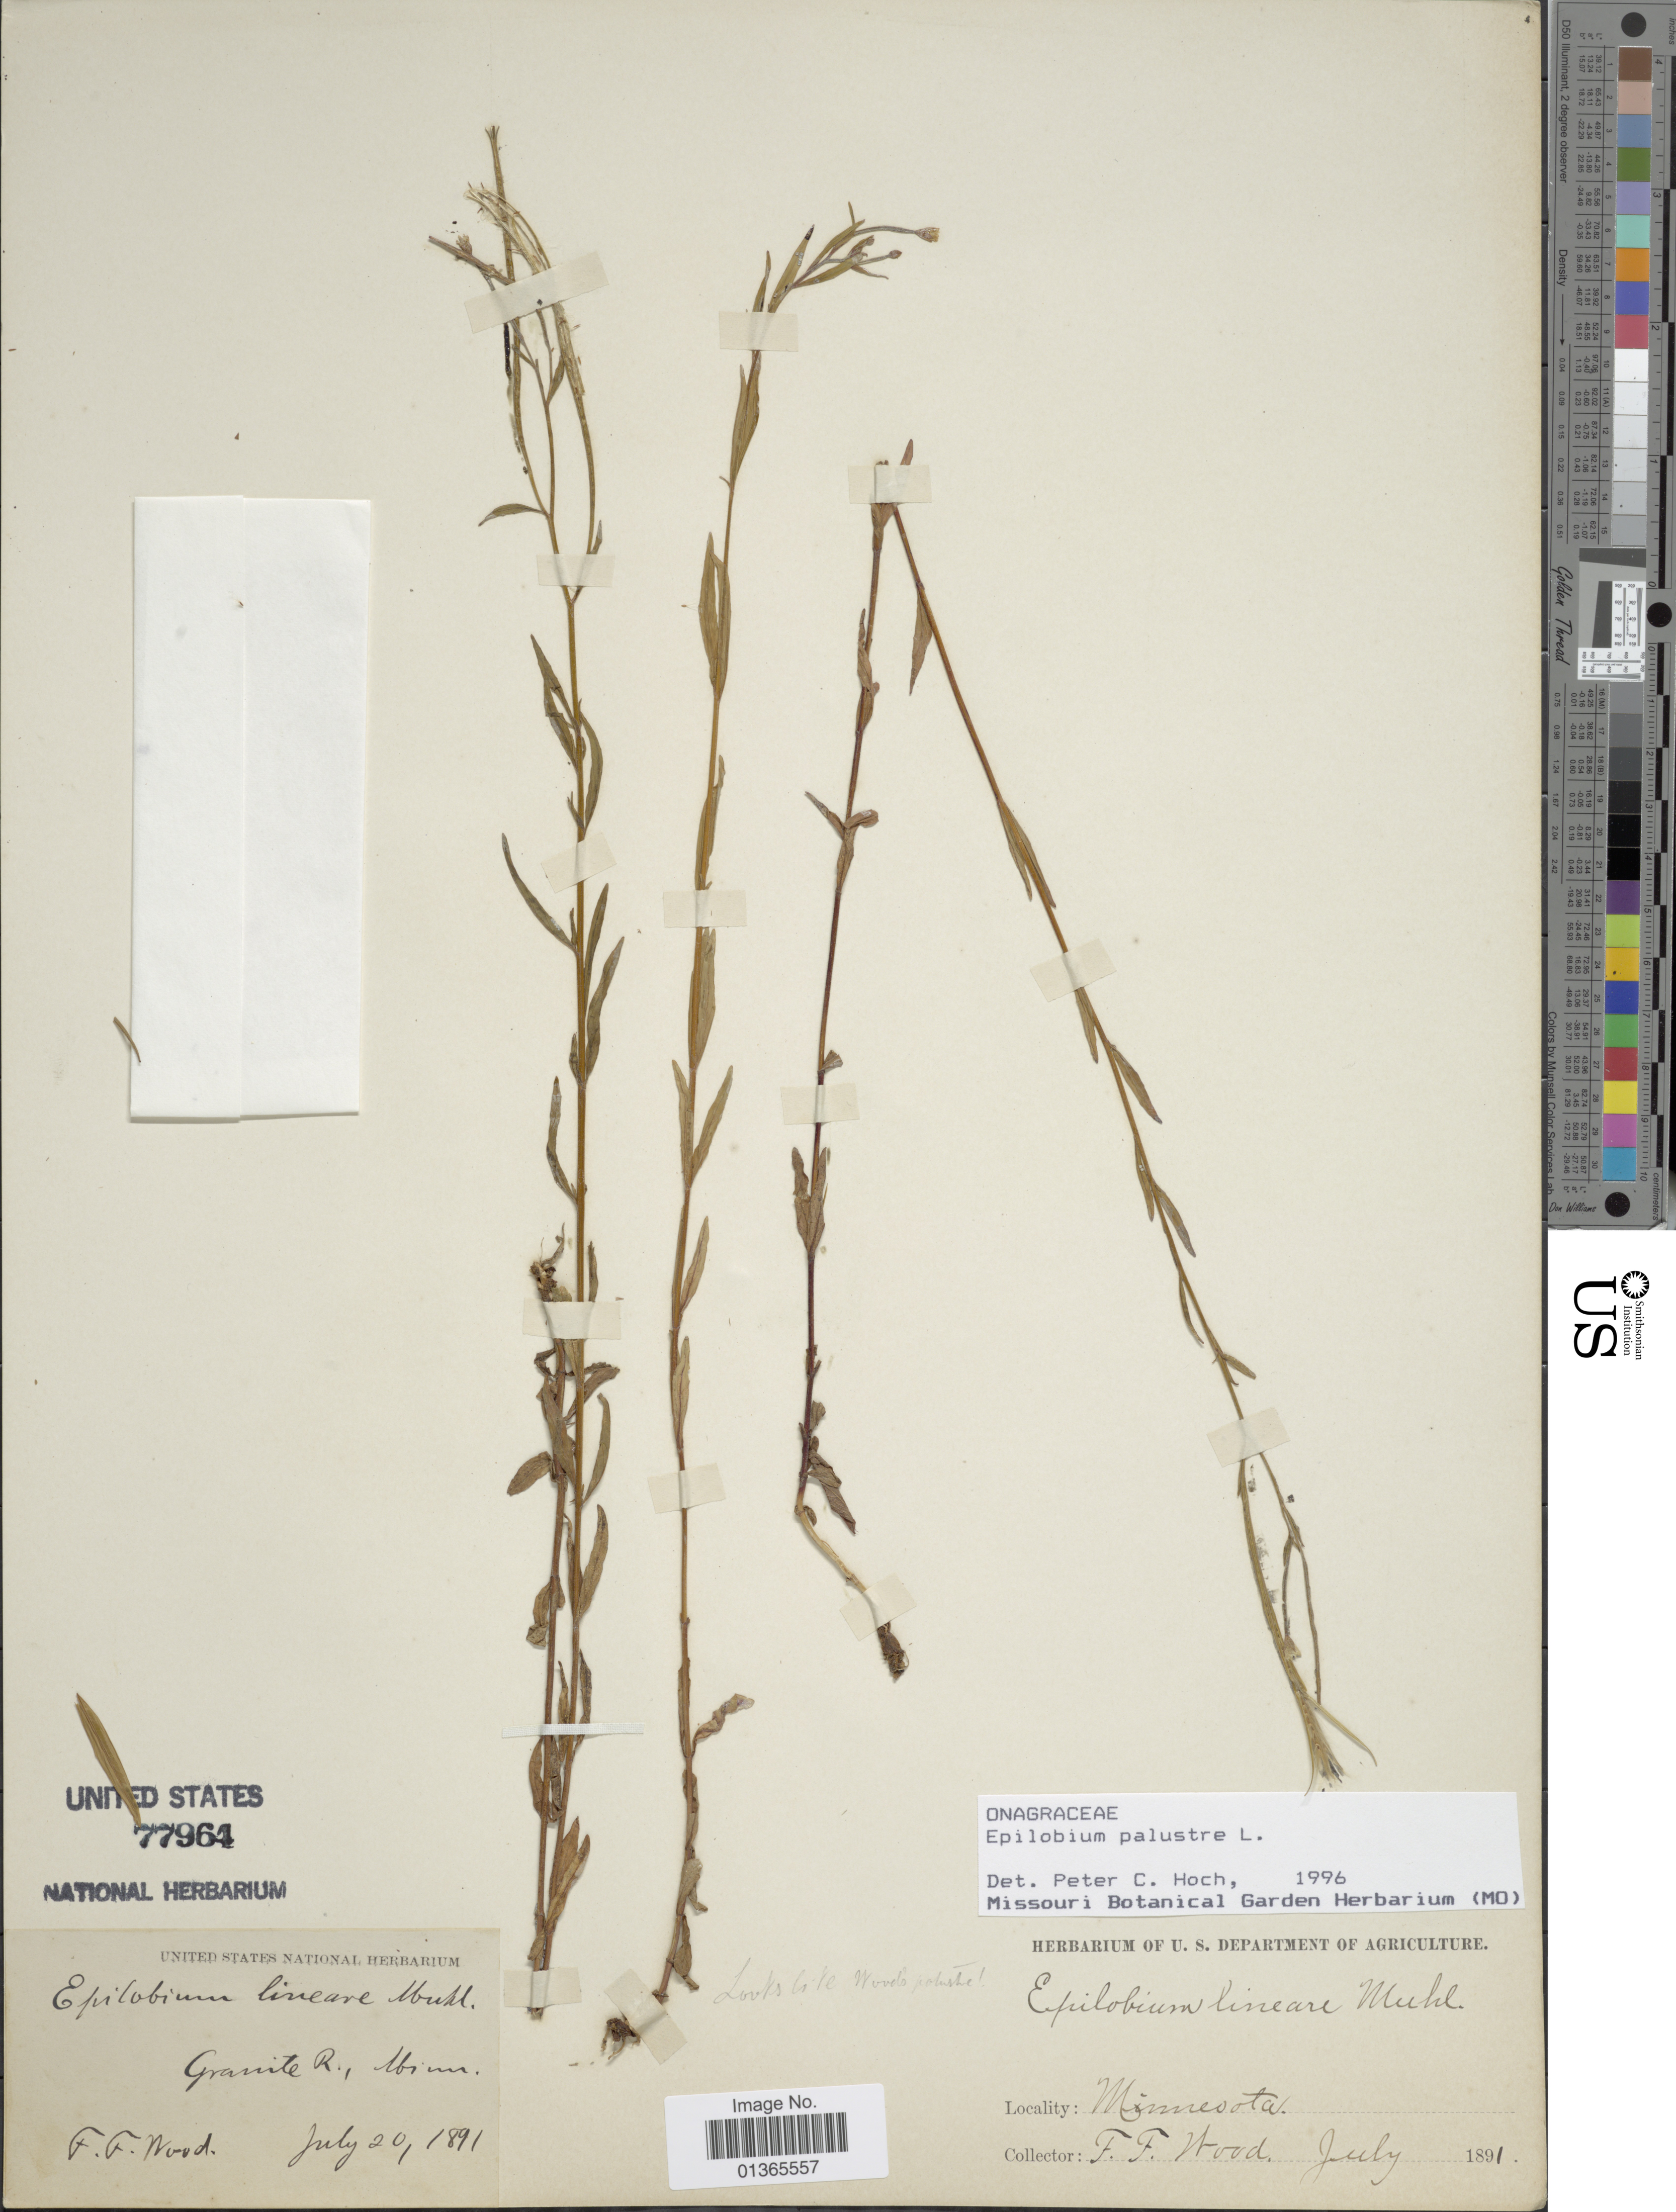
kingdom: Plantae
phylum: Tracheophyta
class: Magnoliopsida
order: Myrtales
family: Onagraceae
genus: Epilobium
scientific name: Epilobium palustre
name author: L.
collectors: F. Wood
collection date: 1891-07-20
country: United States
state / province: Minnesota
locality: Granite R.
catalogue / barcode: US 77964